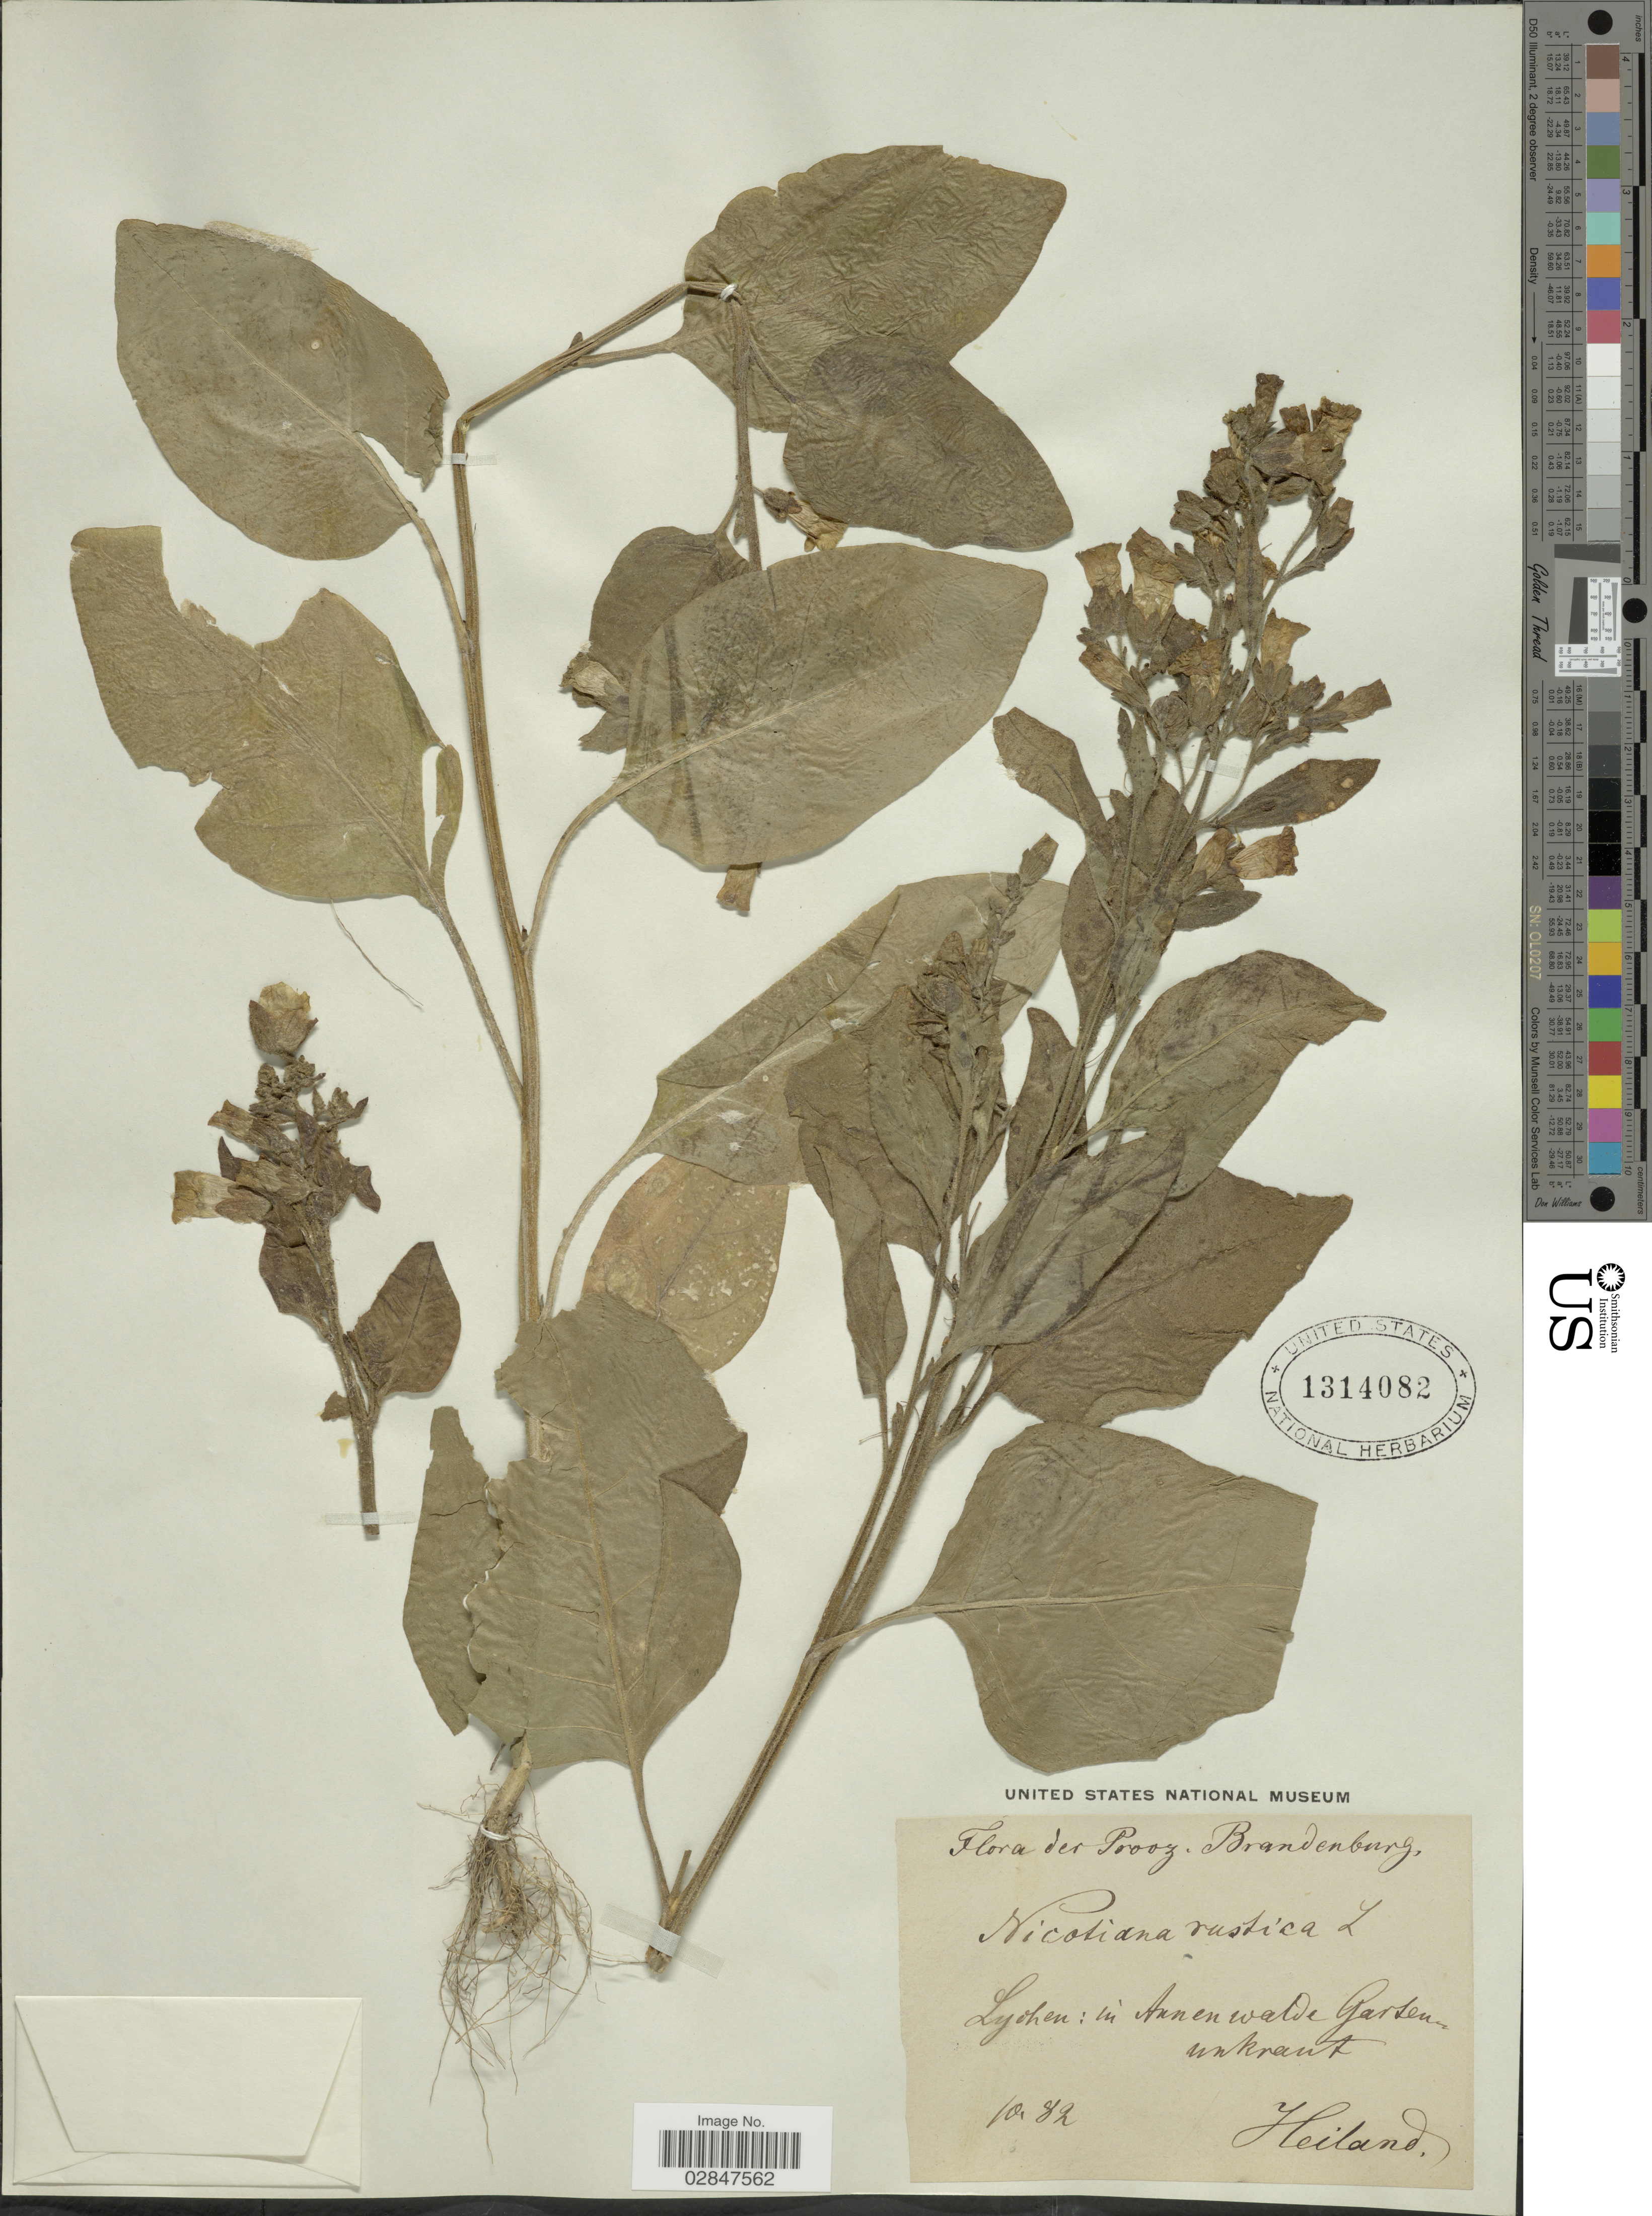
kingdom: Plantae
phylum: Tracheophyta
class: Magnoliopsida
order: Solanales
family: Solanaceae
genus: Nicotiana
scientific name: Nicotiana rustica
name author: L.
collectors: -. Heiland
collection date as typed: Transcribed d/m/y: /10/82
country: Germany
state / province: Brandenburg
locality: Lydhen: in Annenwalde Garden unkrant.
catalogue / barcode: US 1314082